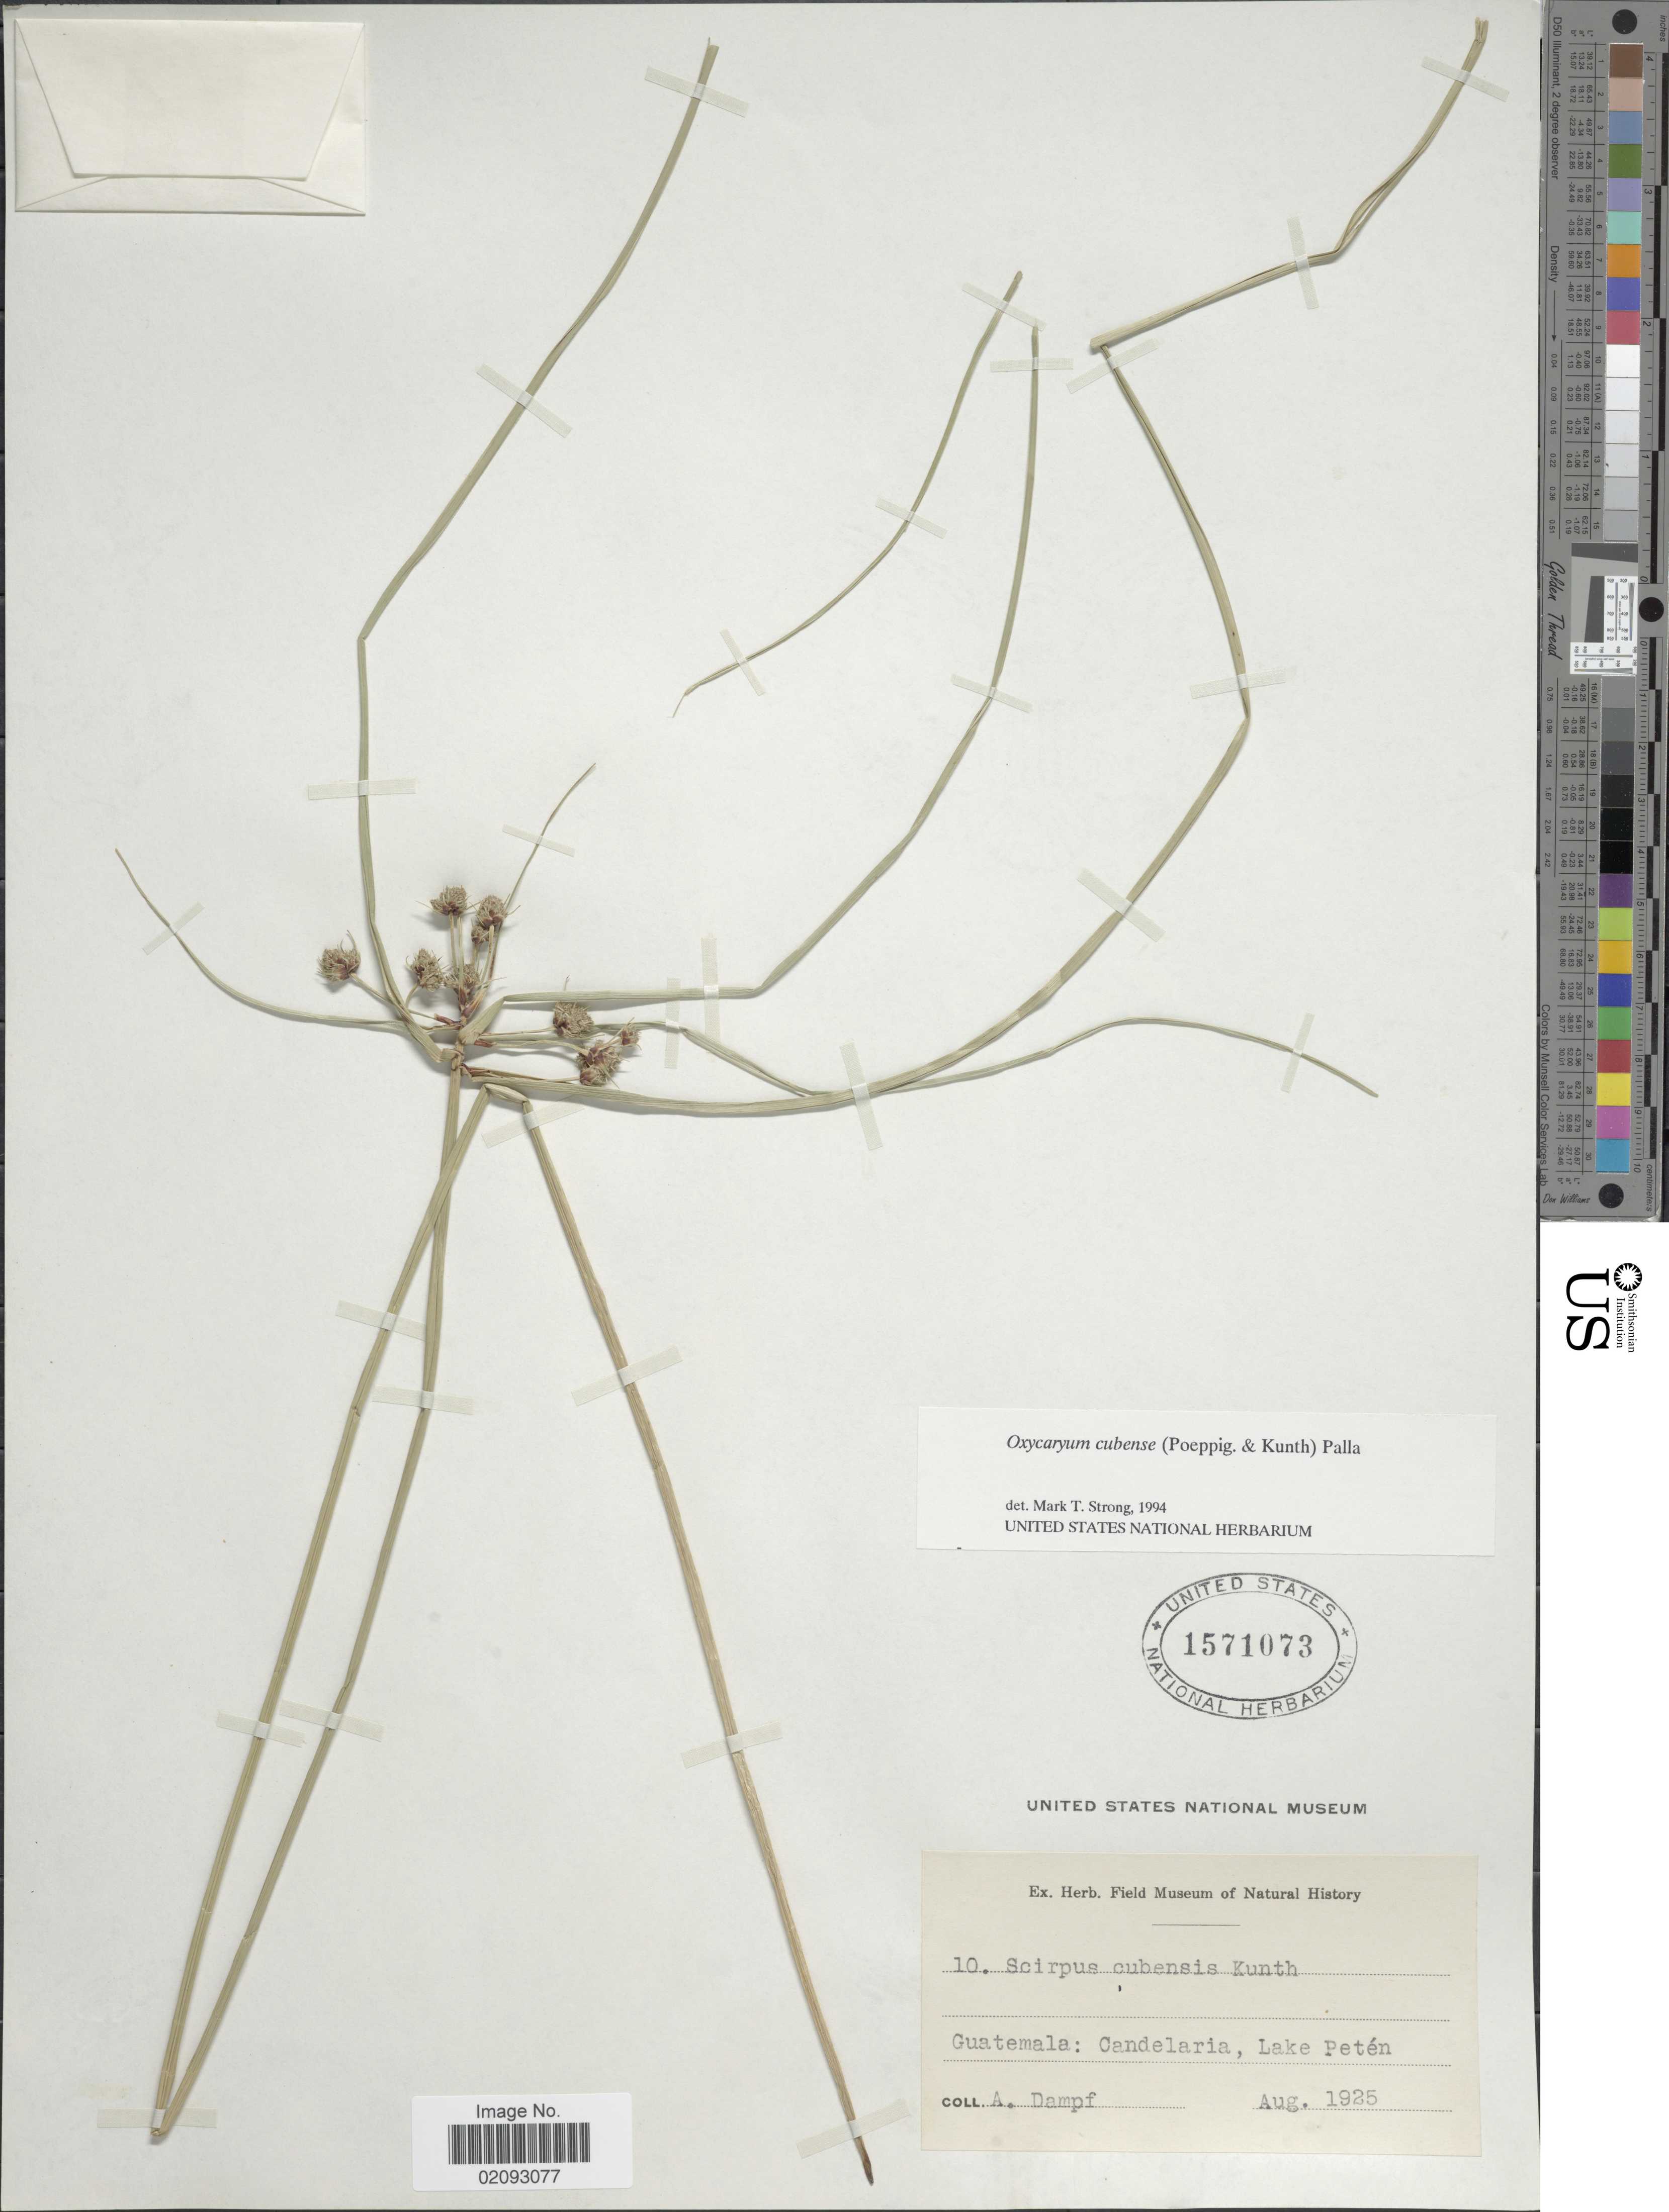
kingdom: Plantae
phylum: Tracheophyta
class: Liliopsida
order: Poales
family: Cyperaceae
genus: Cyperus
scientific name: Cyperus blepharoleptos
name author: Steud.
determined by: Strong, M. T., (US), Smithsonian Institution - National Museum of Natural History (UNITED STATES)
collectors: A. Dampf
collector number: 10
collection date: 1925-08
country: Guatemala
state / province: El Petén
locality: Candelaria, Lake Petén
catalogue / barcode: US 1571073